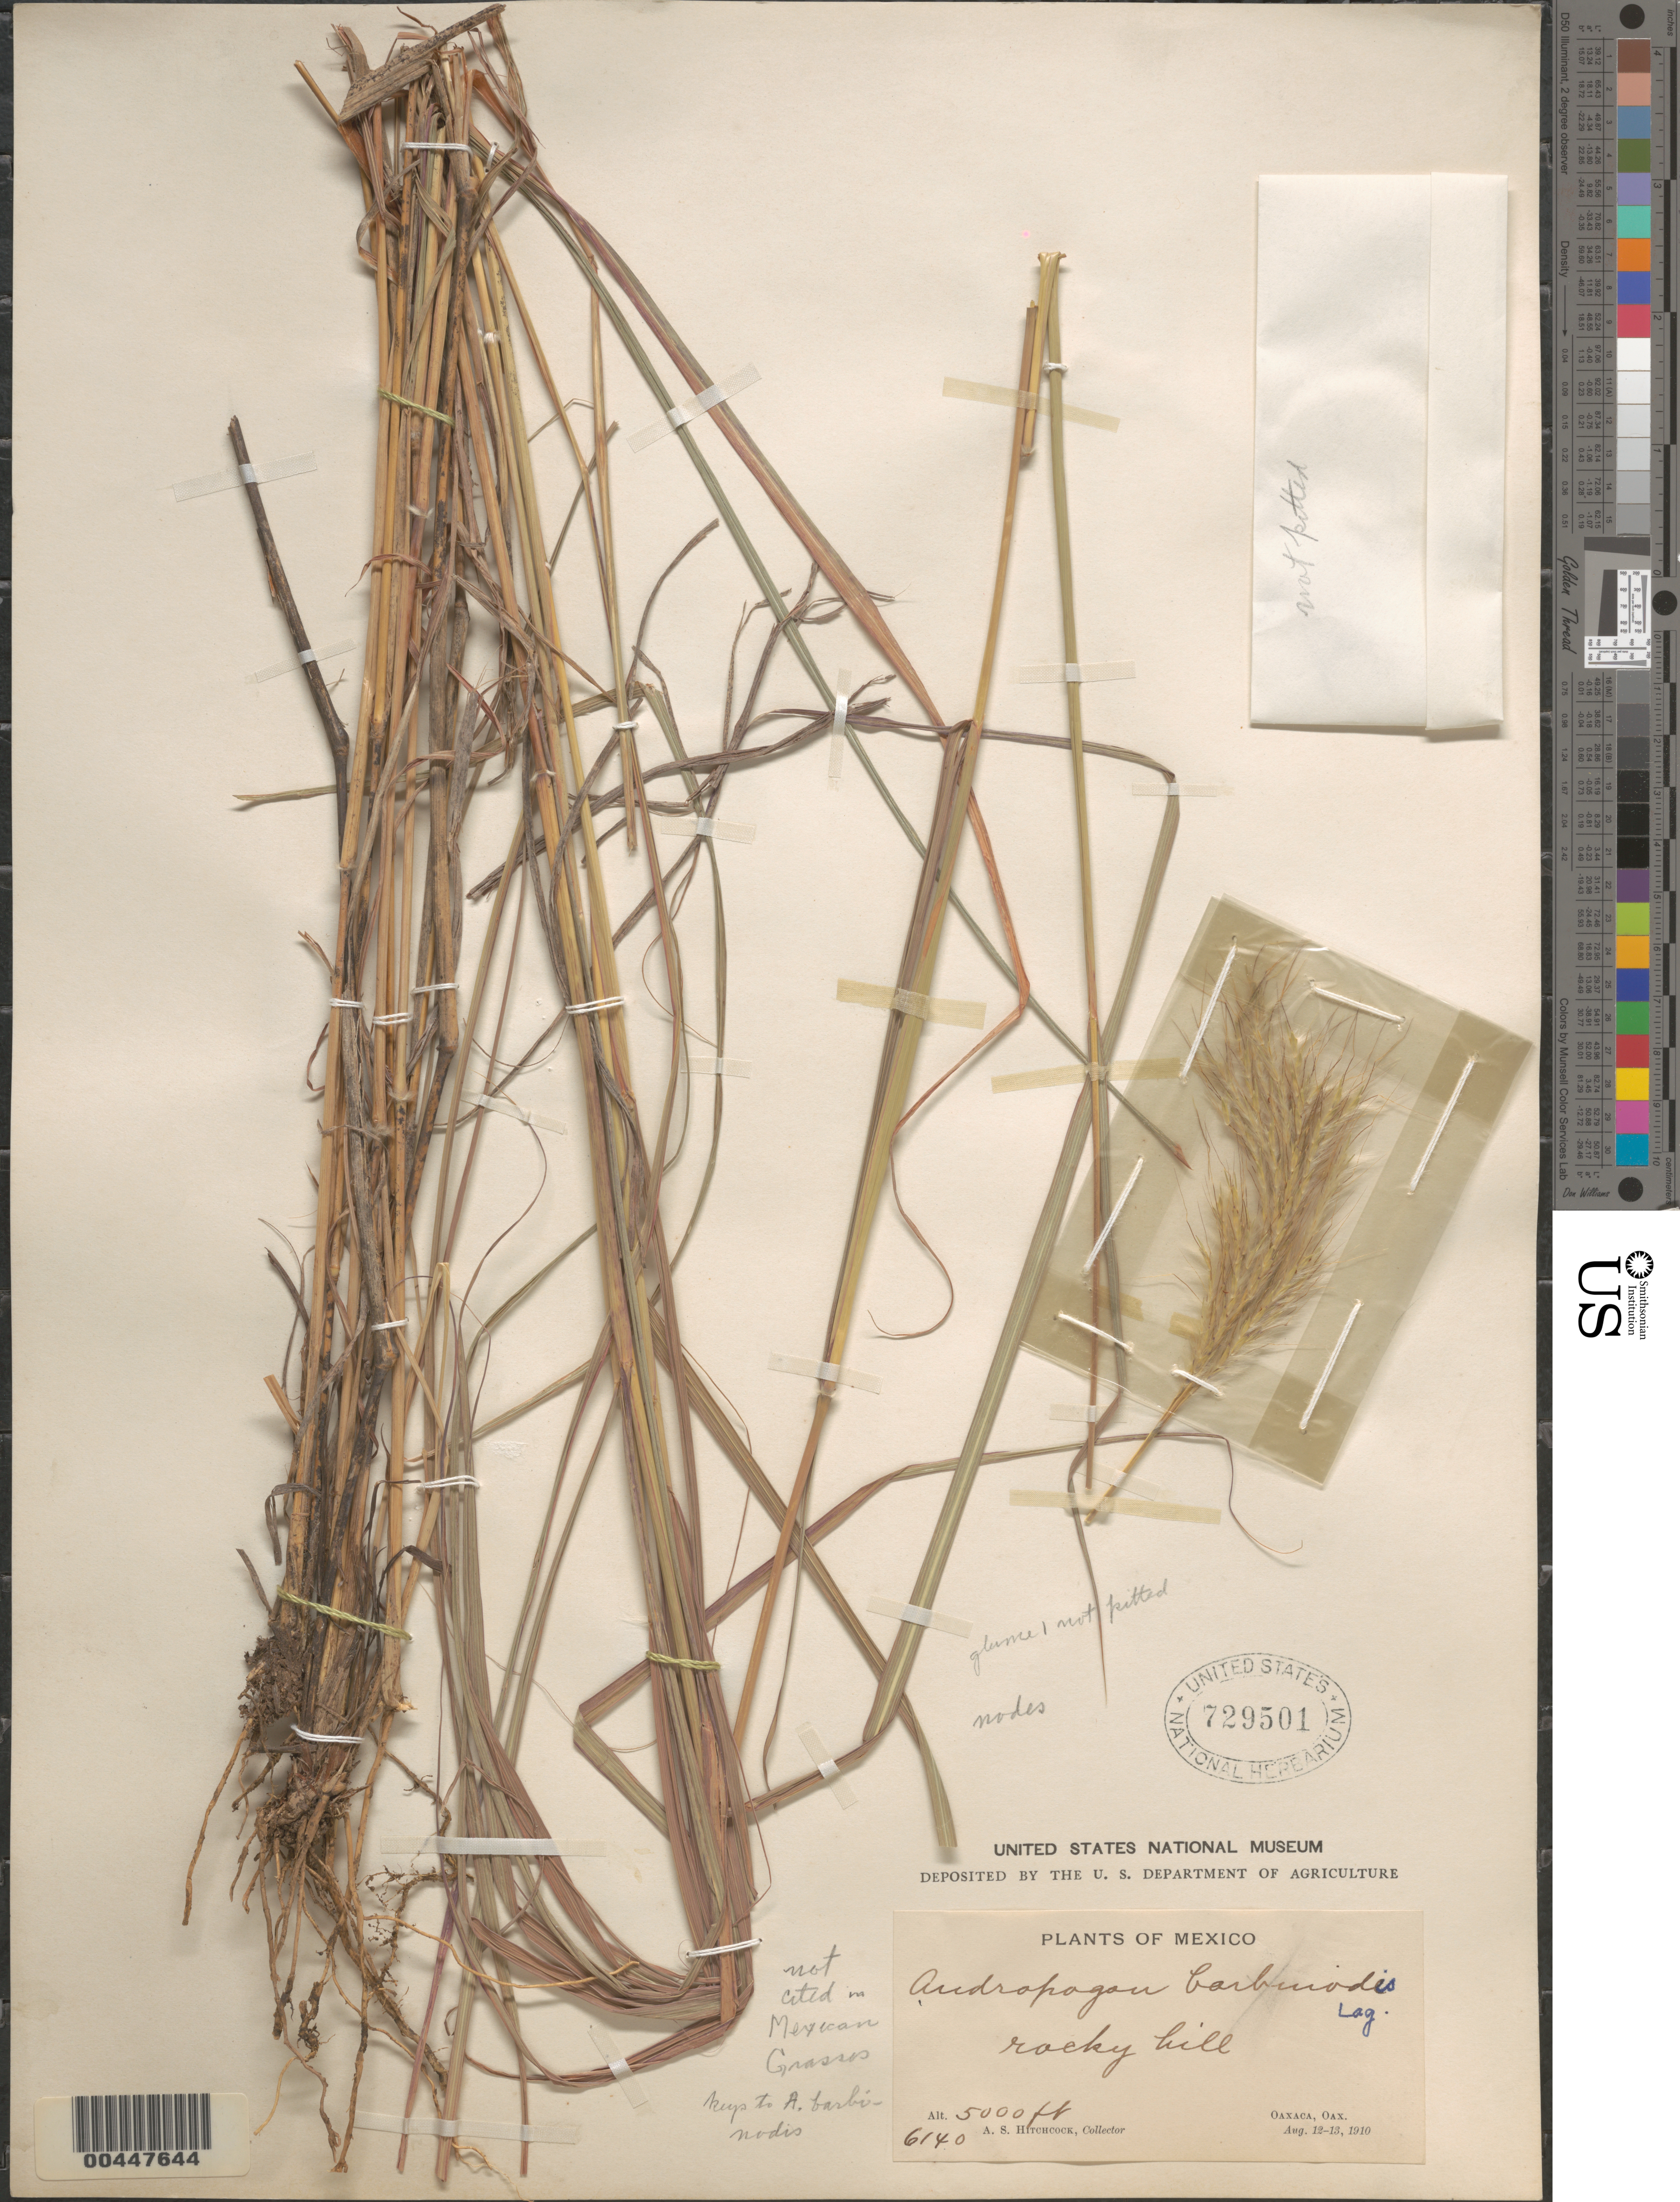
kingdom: Plantae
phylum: Tracheophyta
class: Liliopsida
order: Poales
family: Poaceae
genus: Andropogon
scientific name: Andropogon barbinodis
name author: Lag.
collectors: A. S. Hitchcock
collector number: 6140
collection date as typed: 12 Aug 1910 to 13 Aug 1910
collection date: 1910-08-12/1910-08-13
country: Mexico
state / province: Oaxaca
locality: Oaxaca, rocky hill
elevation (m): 1524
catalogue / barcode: US 729501